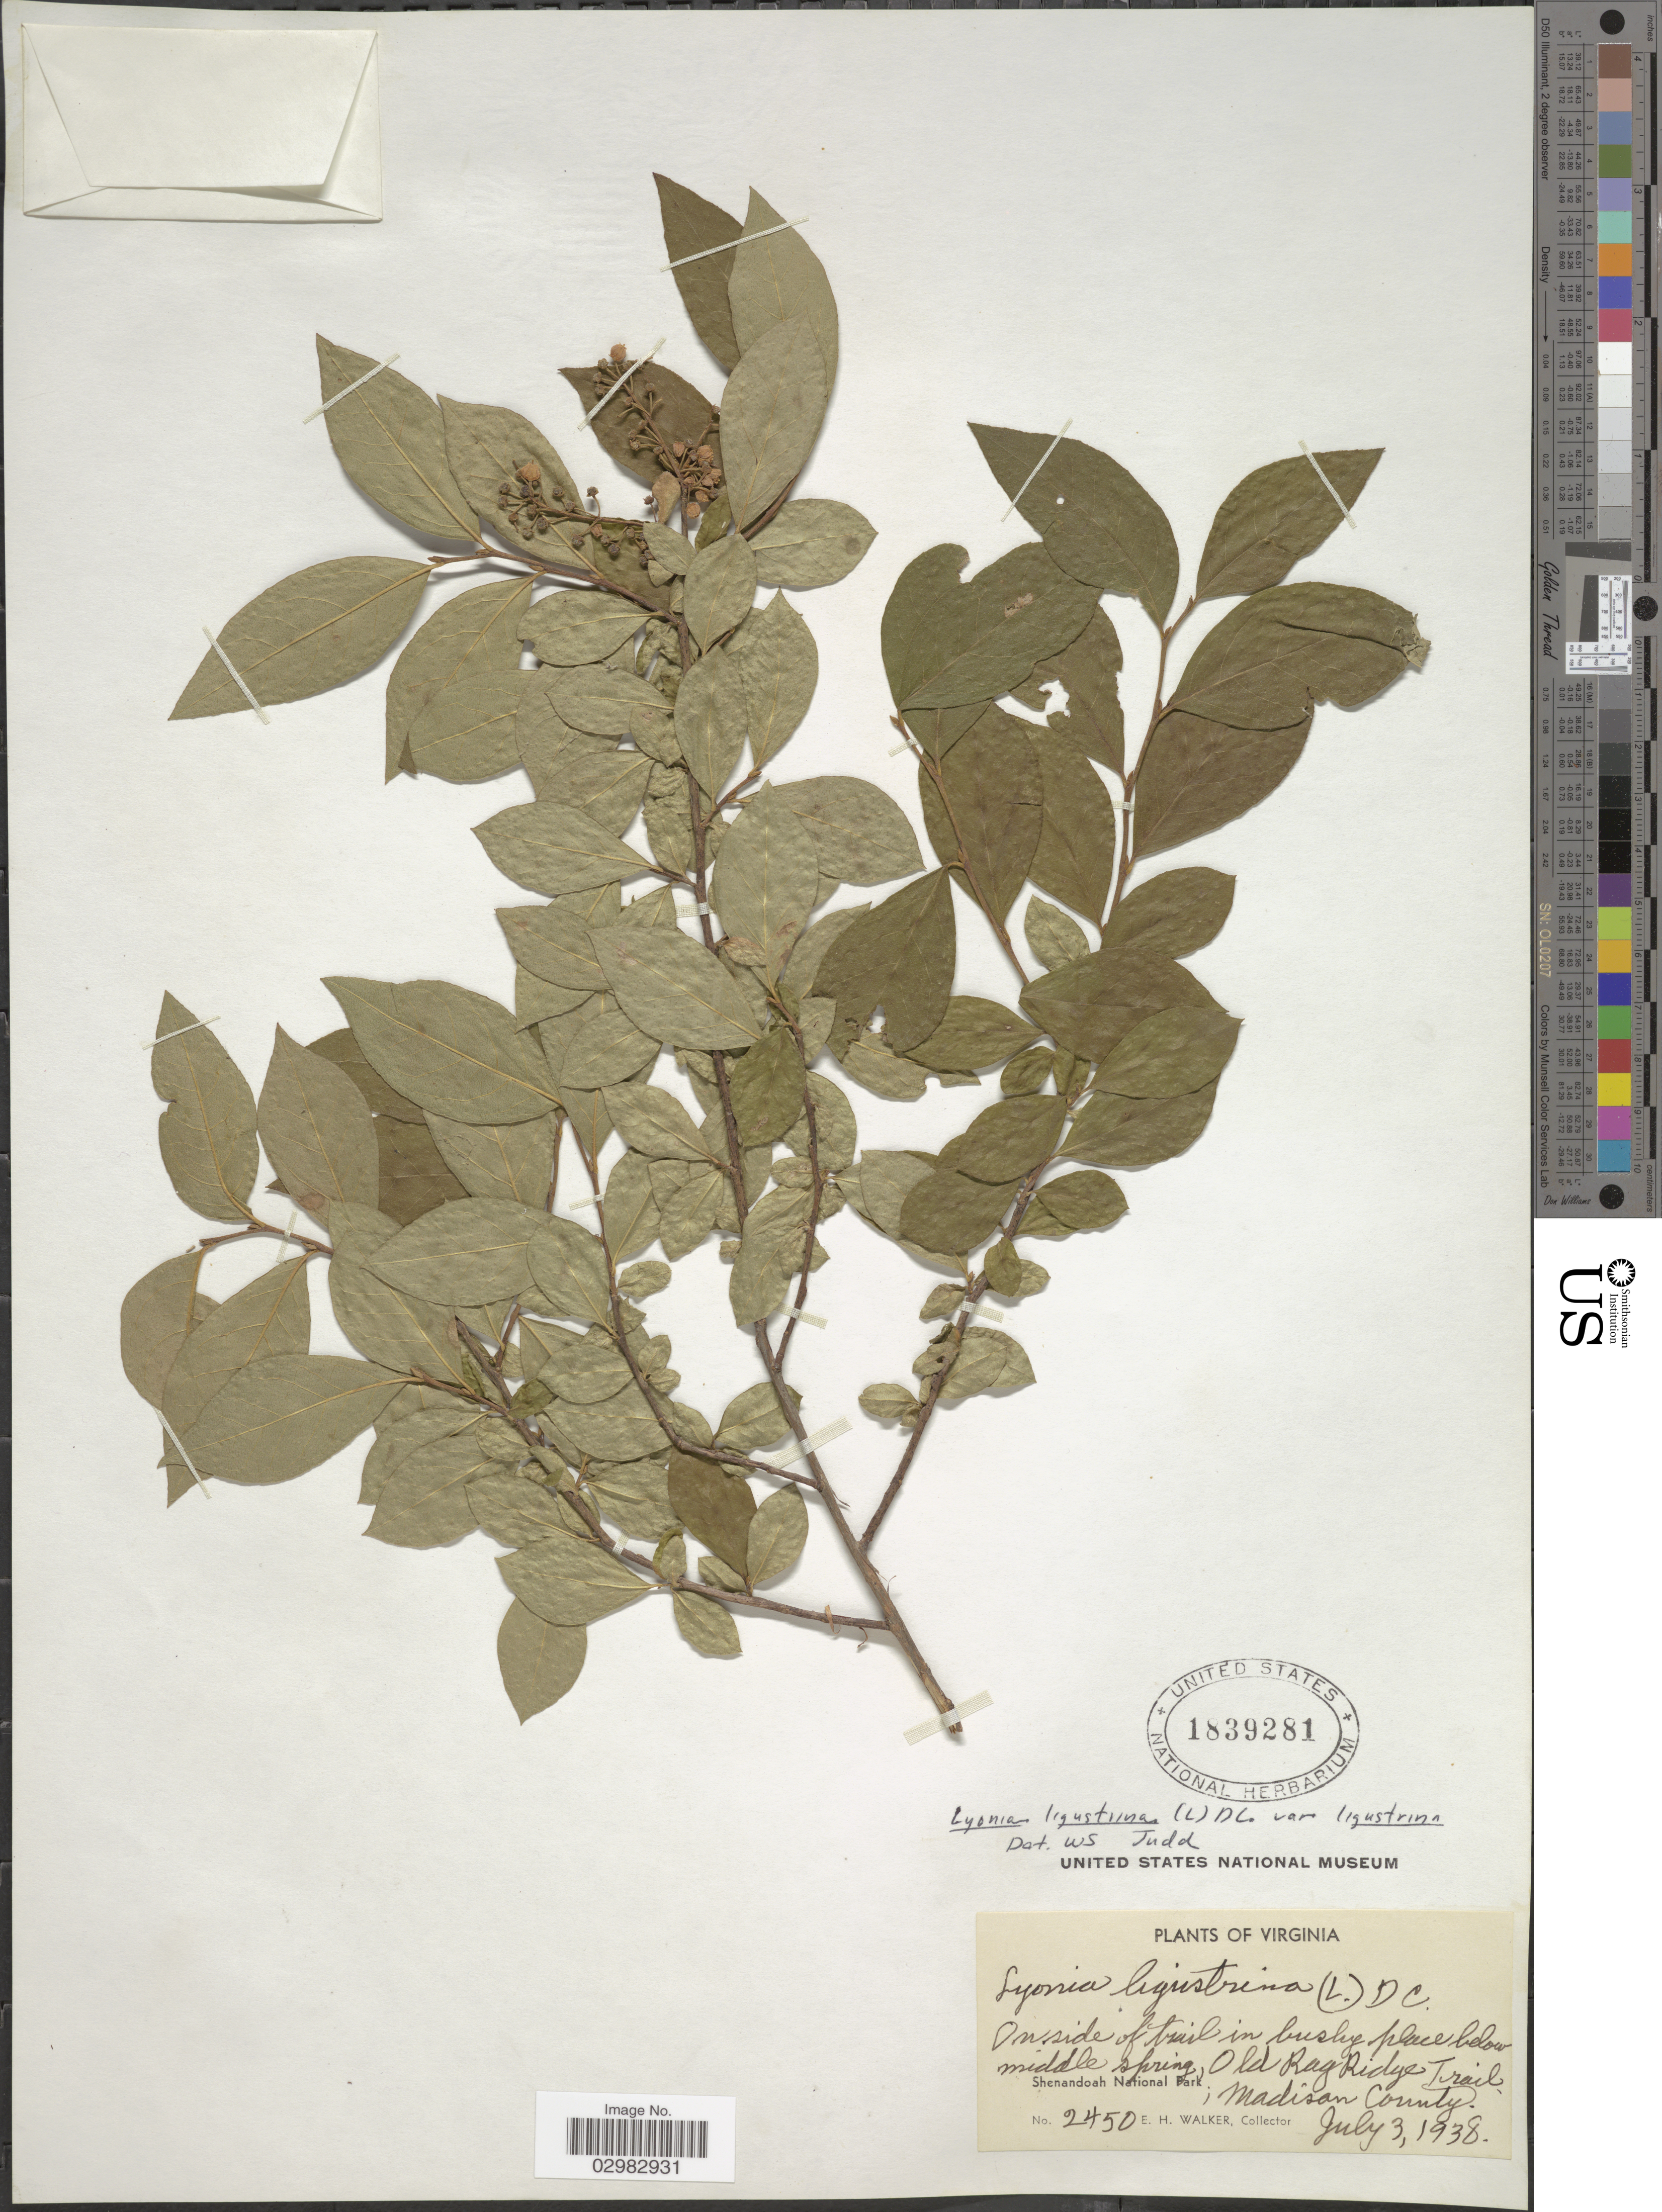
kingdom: Plantae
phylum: Tracheophyta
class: Magnoliopsida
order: Ericales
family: Ericaceae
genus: Lyonia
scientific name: Lyonia ligustrina var. ligustrina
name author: (L.) DC.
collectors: E. H. Walker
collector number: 2450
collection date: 1938-07-03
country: United States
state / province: Virginia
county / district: Madison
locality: On side of trail in bushy place below middle spring, Old Rag Ridge Trail; Madison County. Shenandoah National Park.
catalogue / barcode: US 1839281